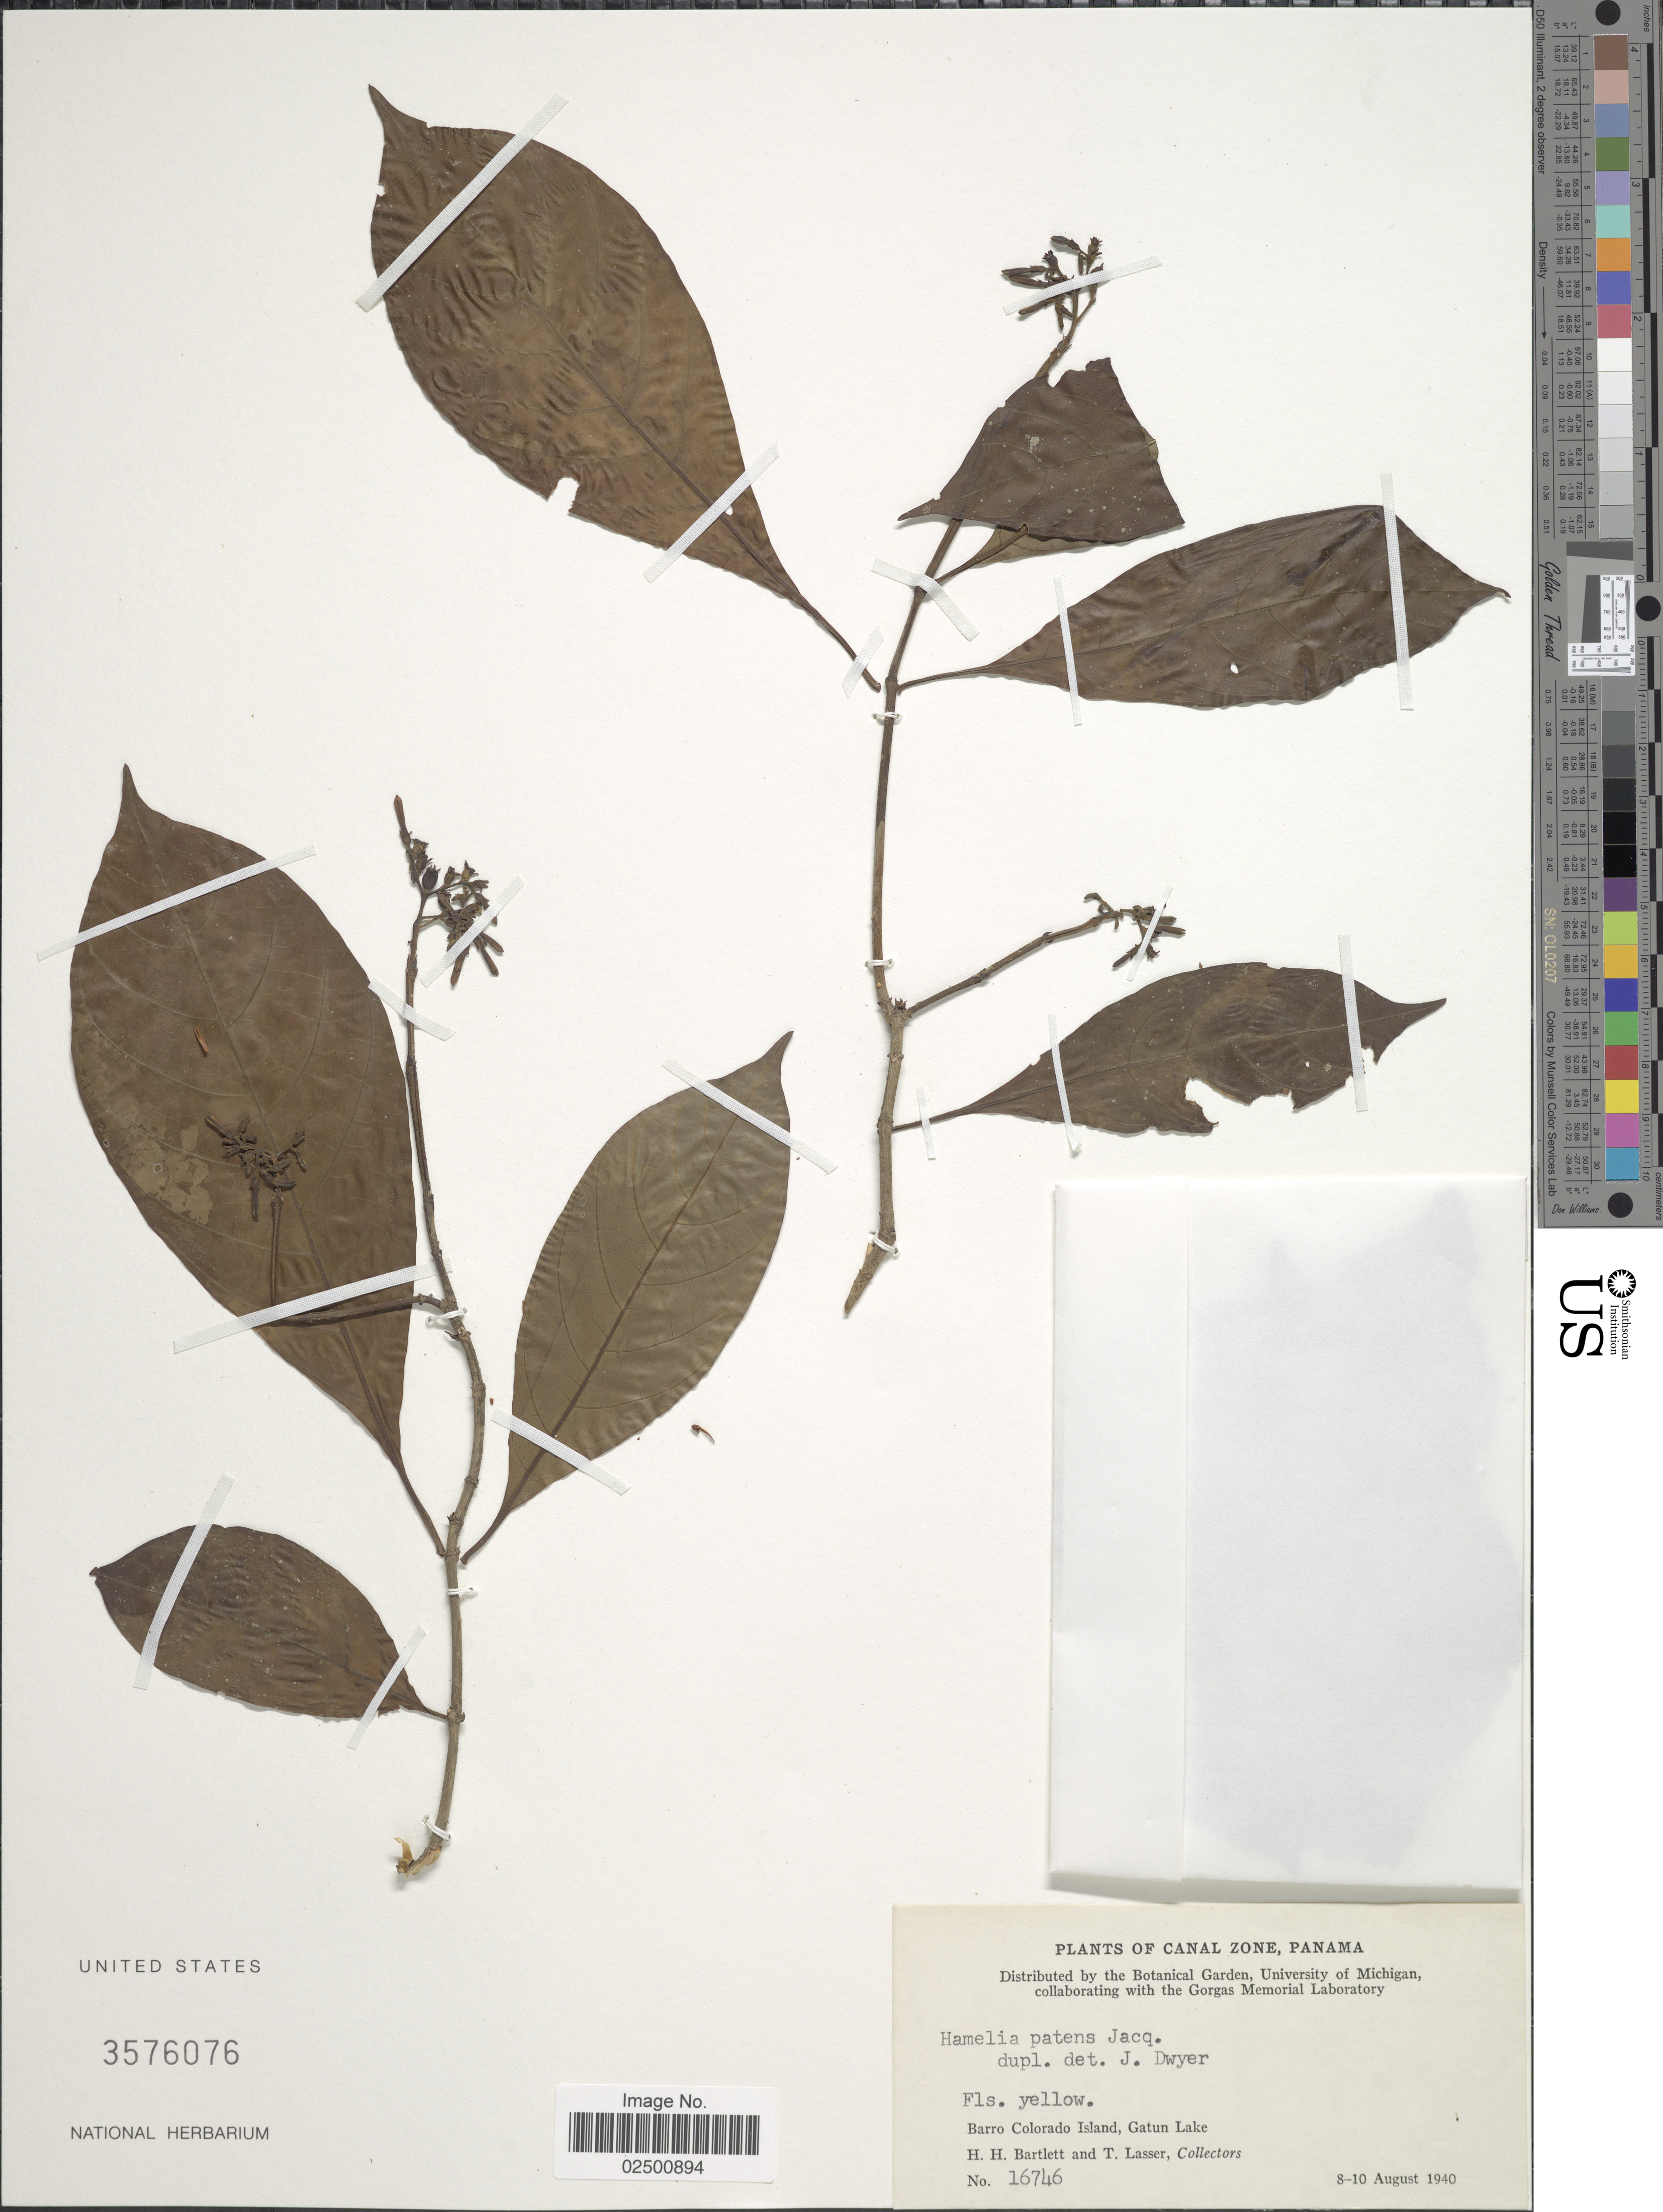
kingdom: Plantae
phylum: Tracheophyta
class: Magnoliopsida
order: Gentianales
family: Rubiaceae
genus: Hamelia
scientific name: Hamelia patens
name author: Jacq.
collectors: H. H. Bartlett & T. Lasser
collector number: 16746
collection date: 1940-08-08/1940-08-10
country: Panama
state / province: Panamá Oeste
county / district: Canal Zone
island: Barro Colorado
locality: Canal Zone. Barro Colorado Island, Gatun Lake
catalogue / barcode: US 3576076